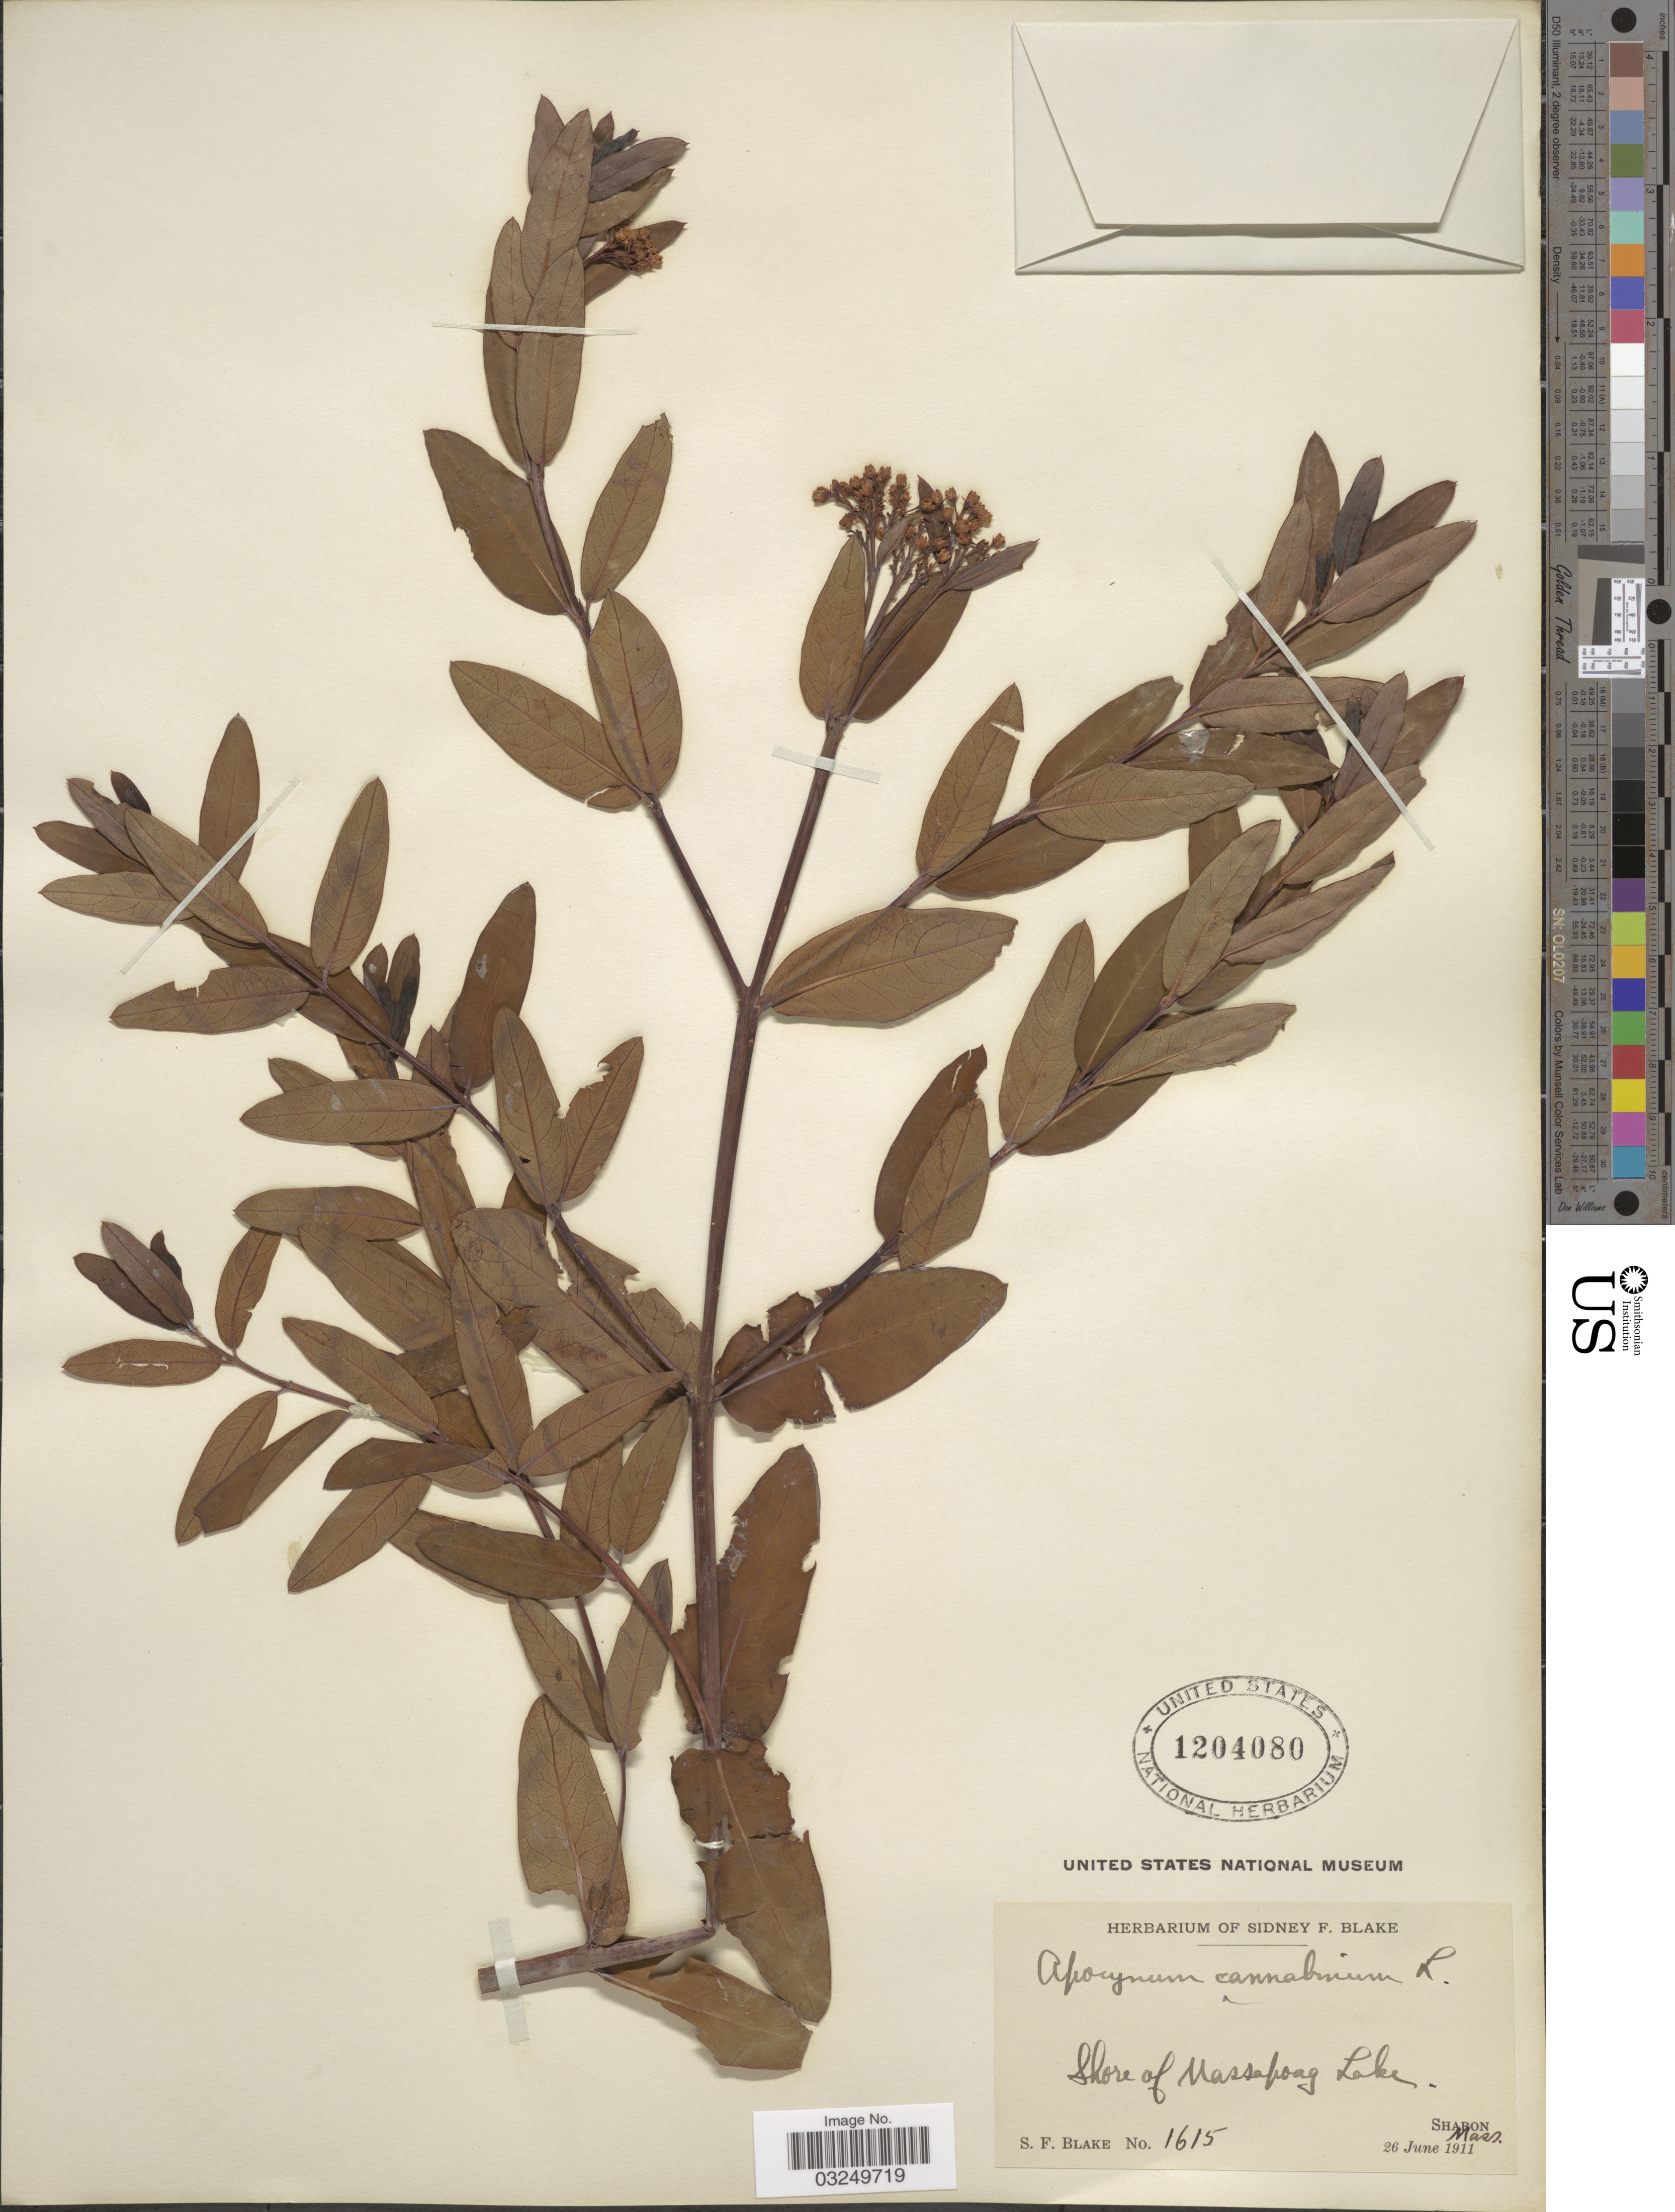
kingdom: Plantae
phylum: Tracheophyta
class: Magnoliopsida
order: Gentianales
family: Apocynaceae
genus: Apocynum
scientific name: Apocynum cannabinum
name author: L.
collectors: S. Blake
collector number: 1615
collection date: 1911-06-26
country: United States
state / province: Massachusetts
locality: Shore of Massapoag Lake Sharon.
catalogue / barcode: US 1204080